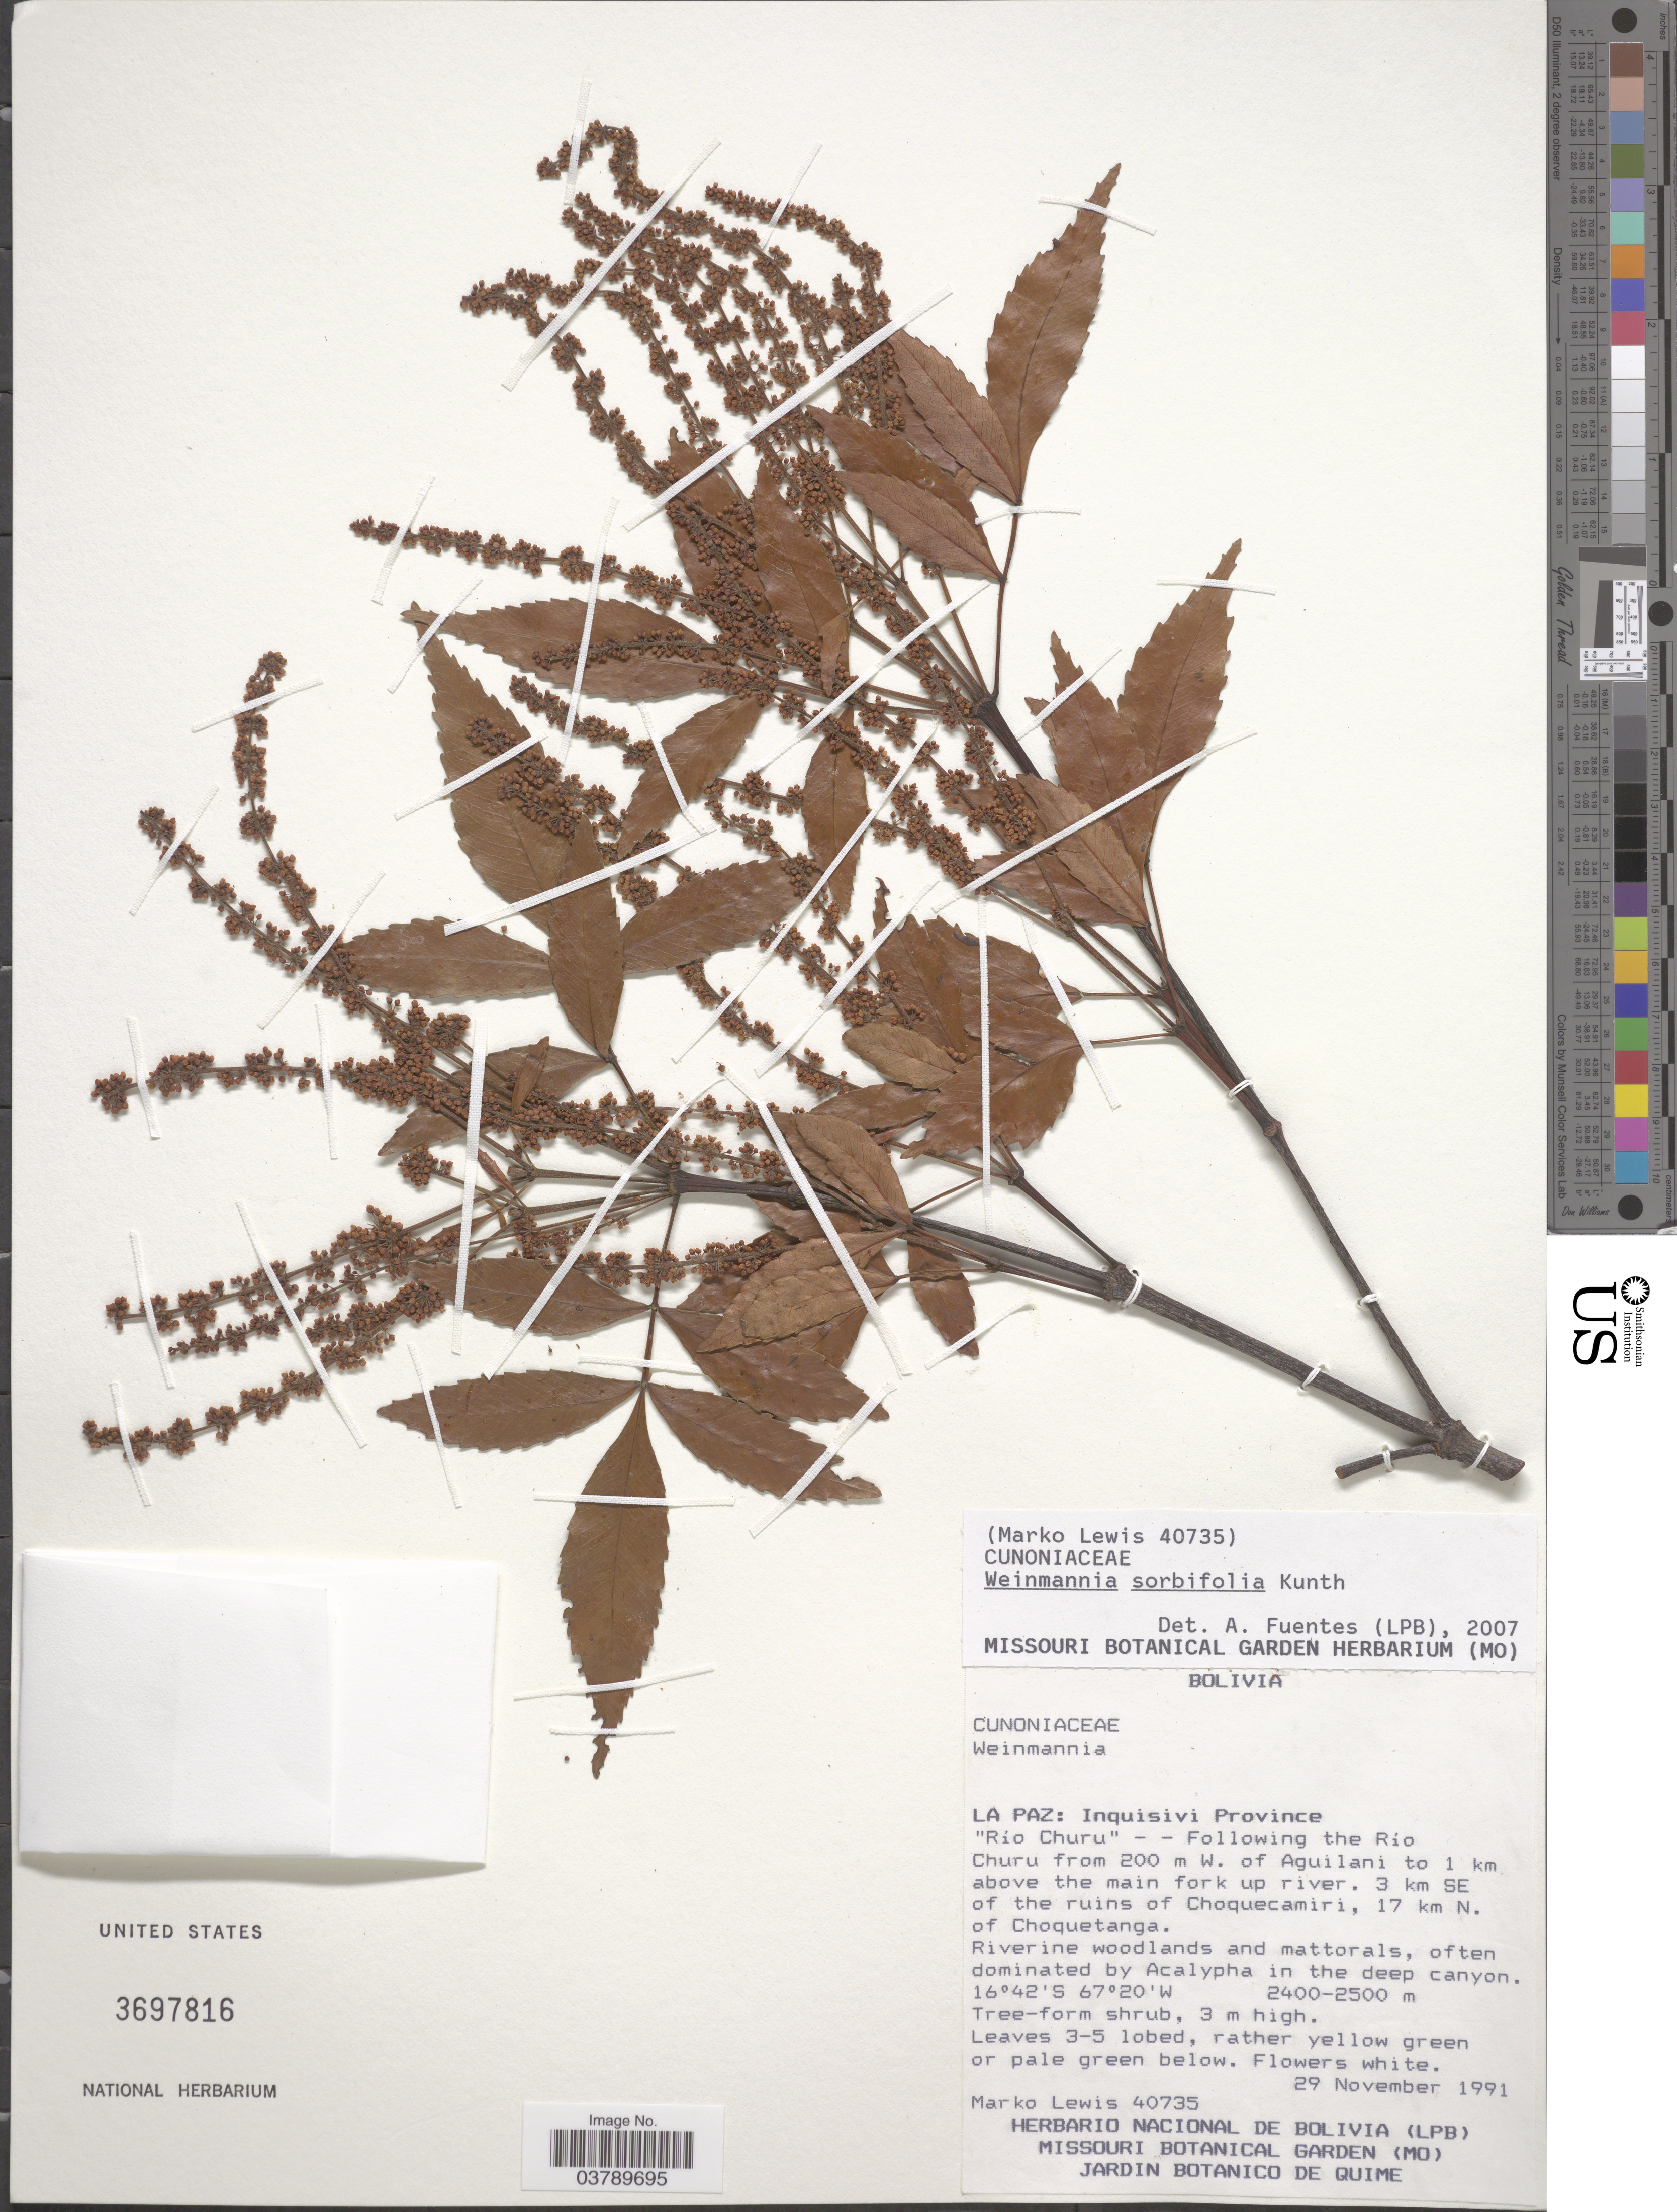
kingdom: Plantae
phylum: Tracheophyta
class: Magnoliopsida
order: Oxalidales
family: Cunoniaceae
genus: Weinmannia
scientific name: Weinmannia sorbifolia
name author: Kunth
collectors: M. A. Lewis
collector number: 40735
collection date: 1991-11-29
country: Bolivia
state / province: La Paz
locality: Inquisivi Province. "Rio Churu". Following the Río Churu from 200 m W. of Aguilani to 1 km above the main fork up river. 3 km SE of the ruins of Choquecamiri, 17 km N. of Choquetanga.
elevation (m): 2400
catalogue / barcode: US 3697816